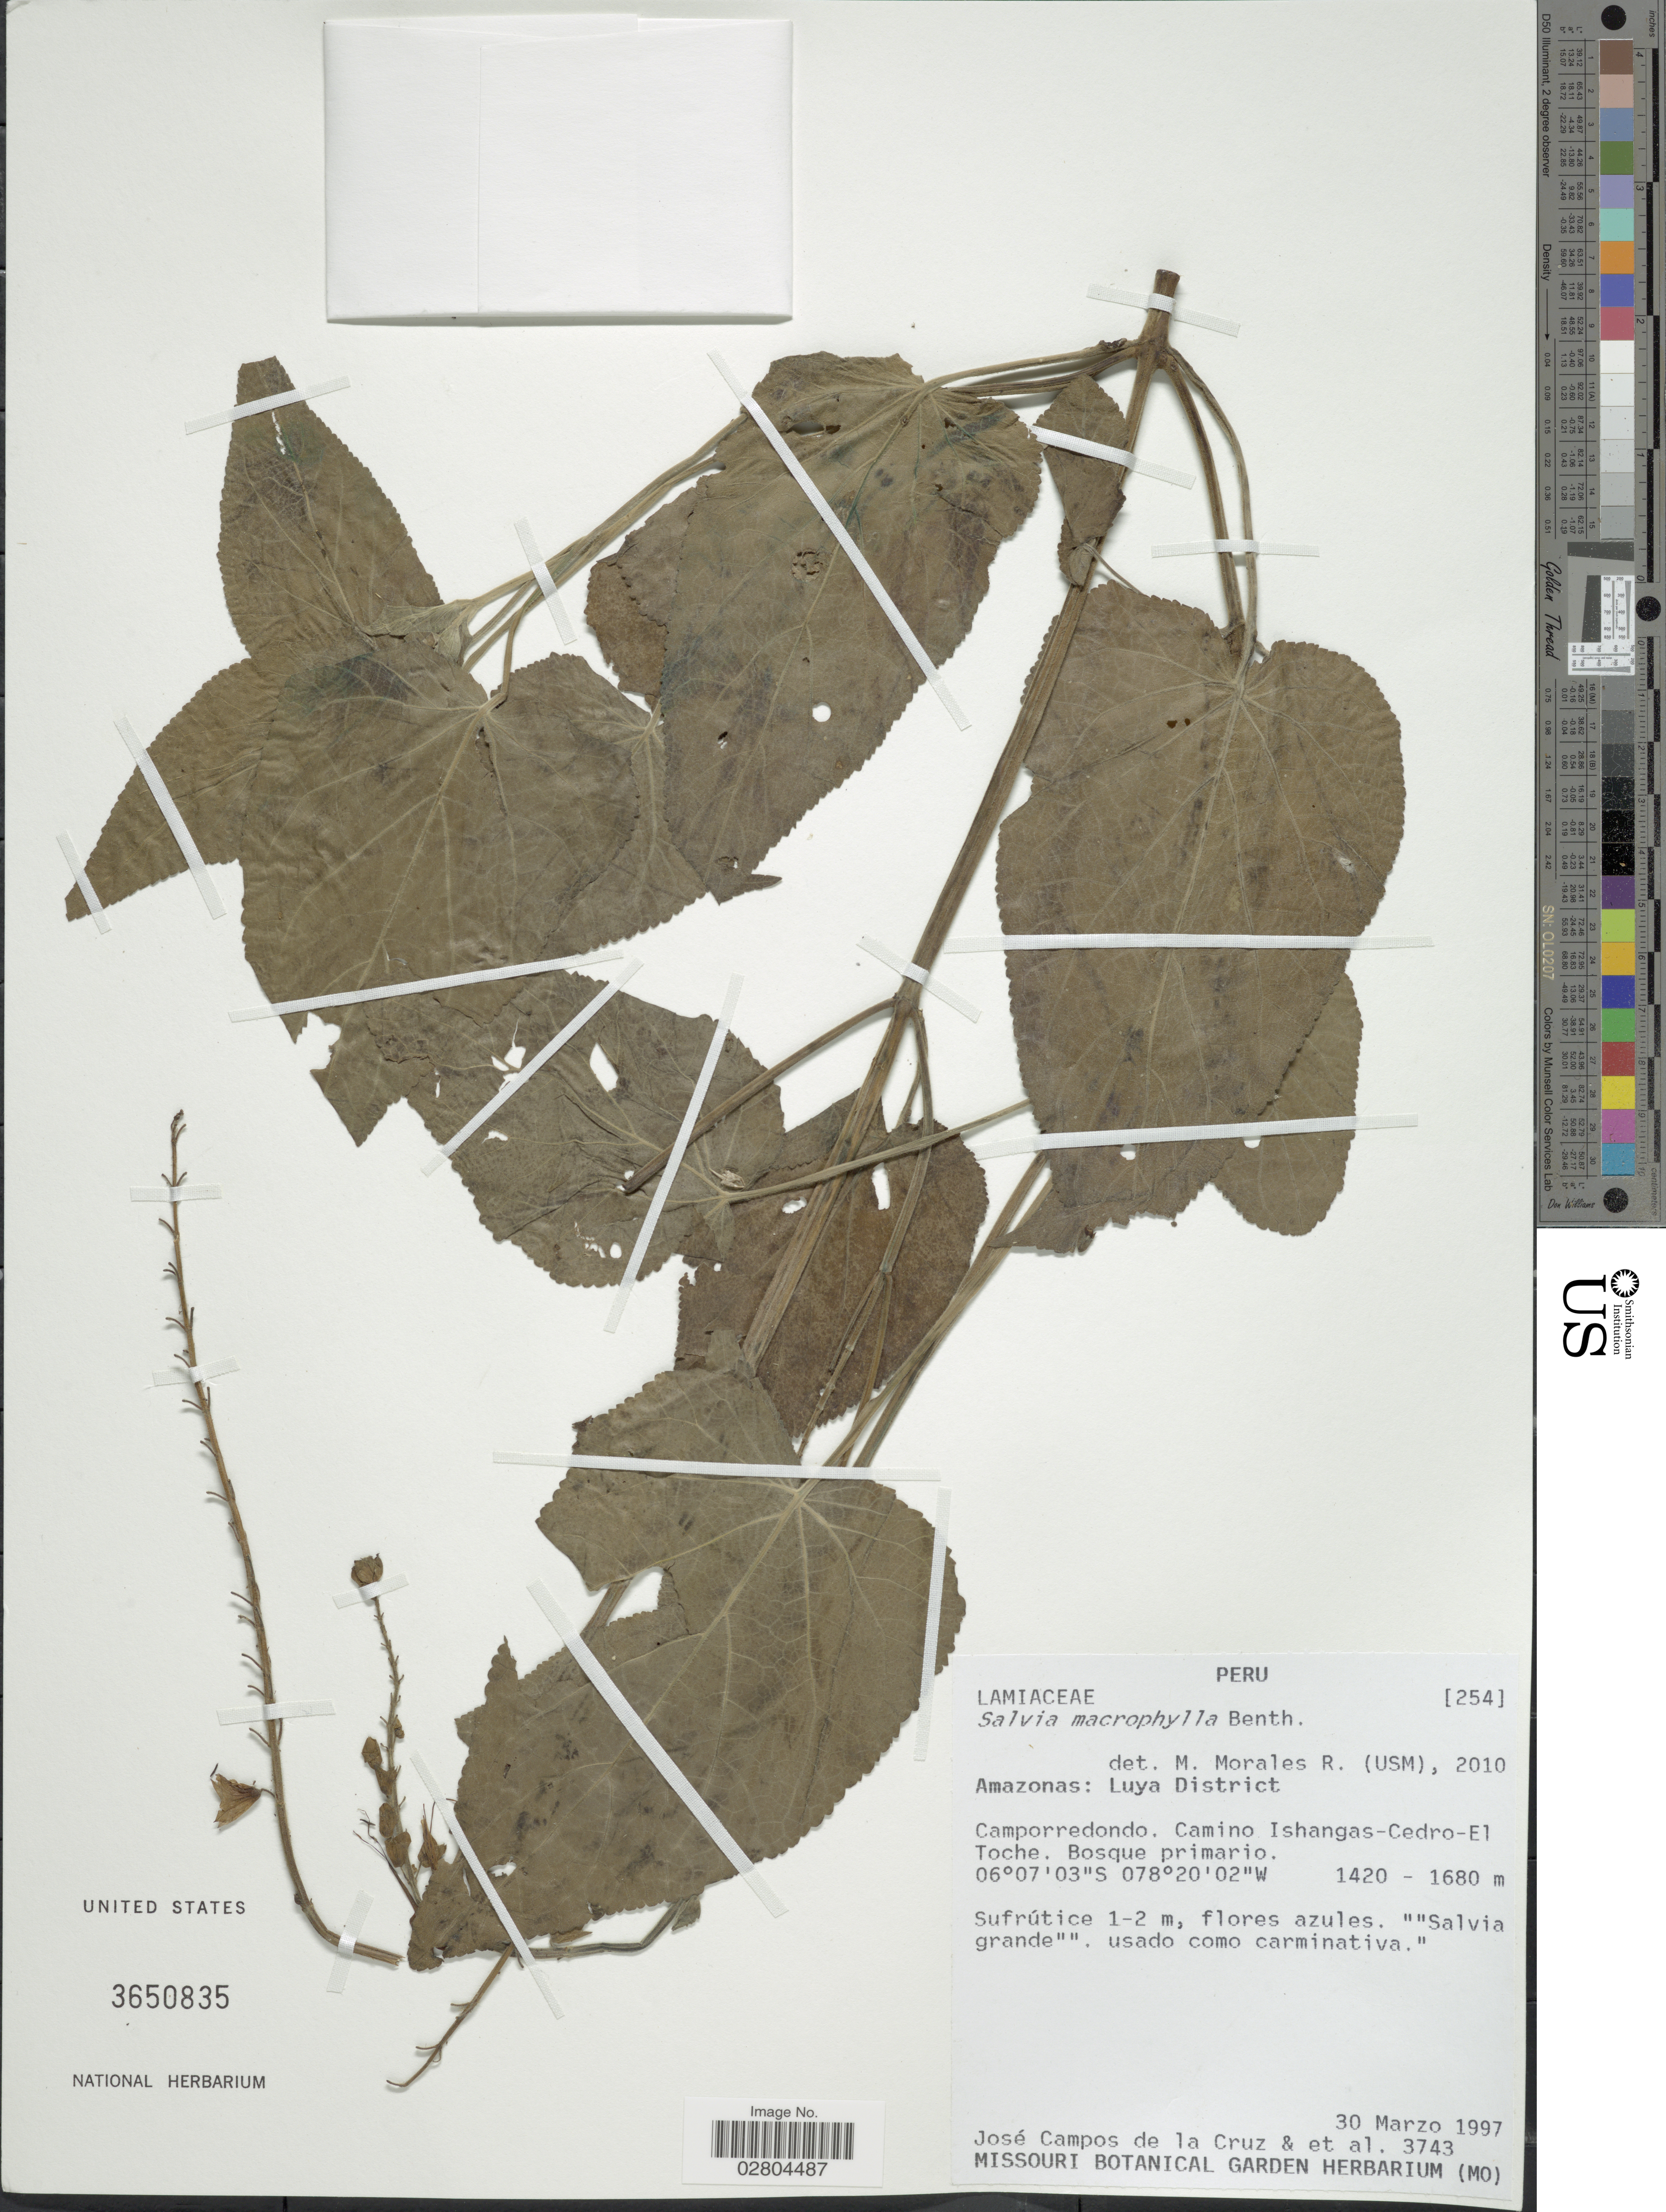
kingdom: Plantae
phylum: Tracheophyta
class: Magnoliopsida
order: Lamiales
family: Lamiaceae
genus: Salvia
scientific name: Salvia macrophylla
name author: Benth.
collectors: J. Campos de la Cruz & et al.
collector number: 3743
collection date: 1997-03-30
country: Peru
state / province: Amazonas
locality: Amazonas: Luya District. Camporredondo. Camino Ishangas- Cedro- El Toche.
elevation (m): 1420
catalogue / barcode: US 3650835